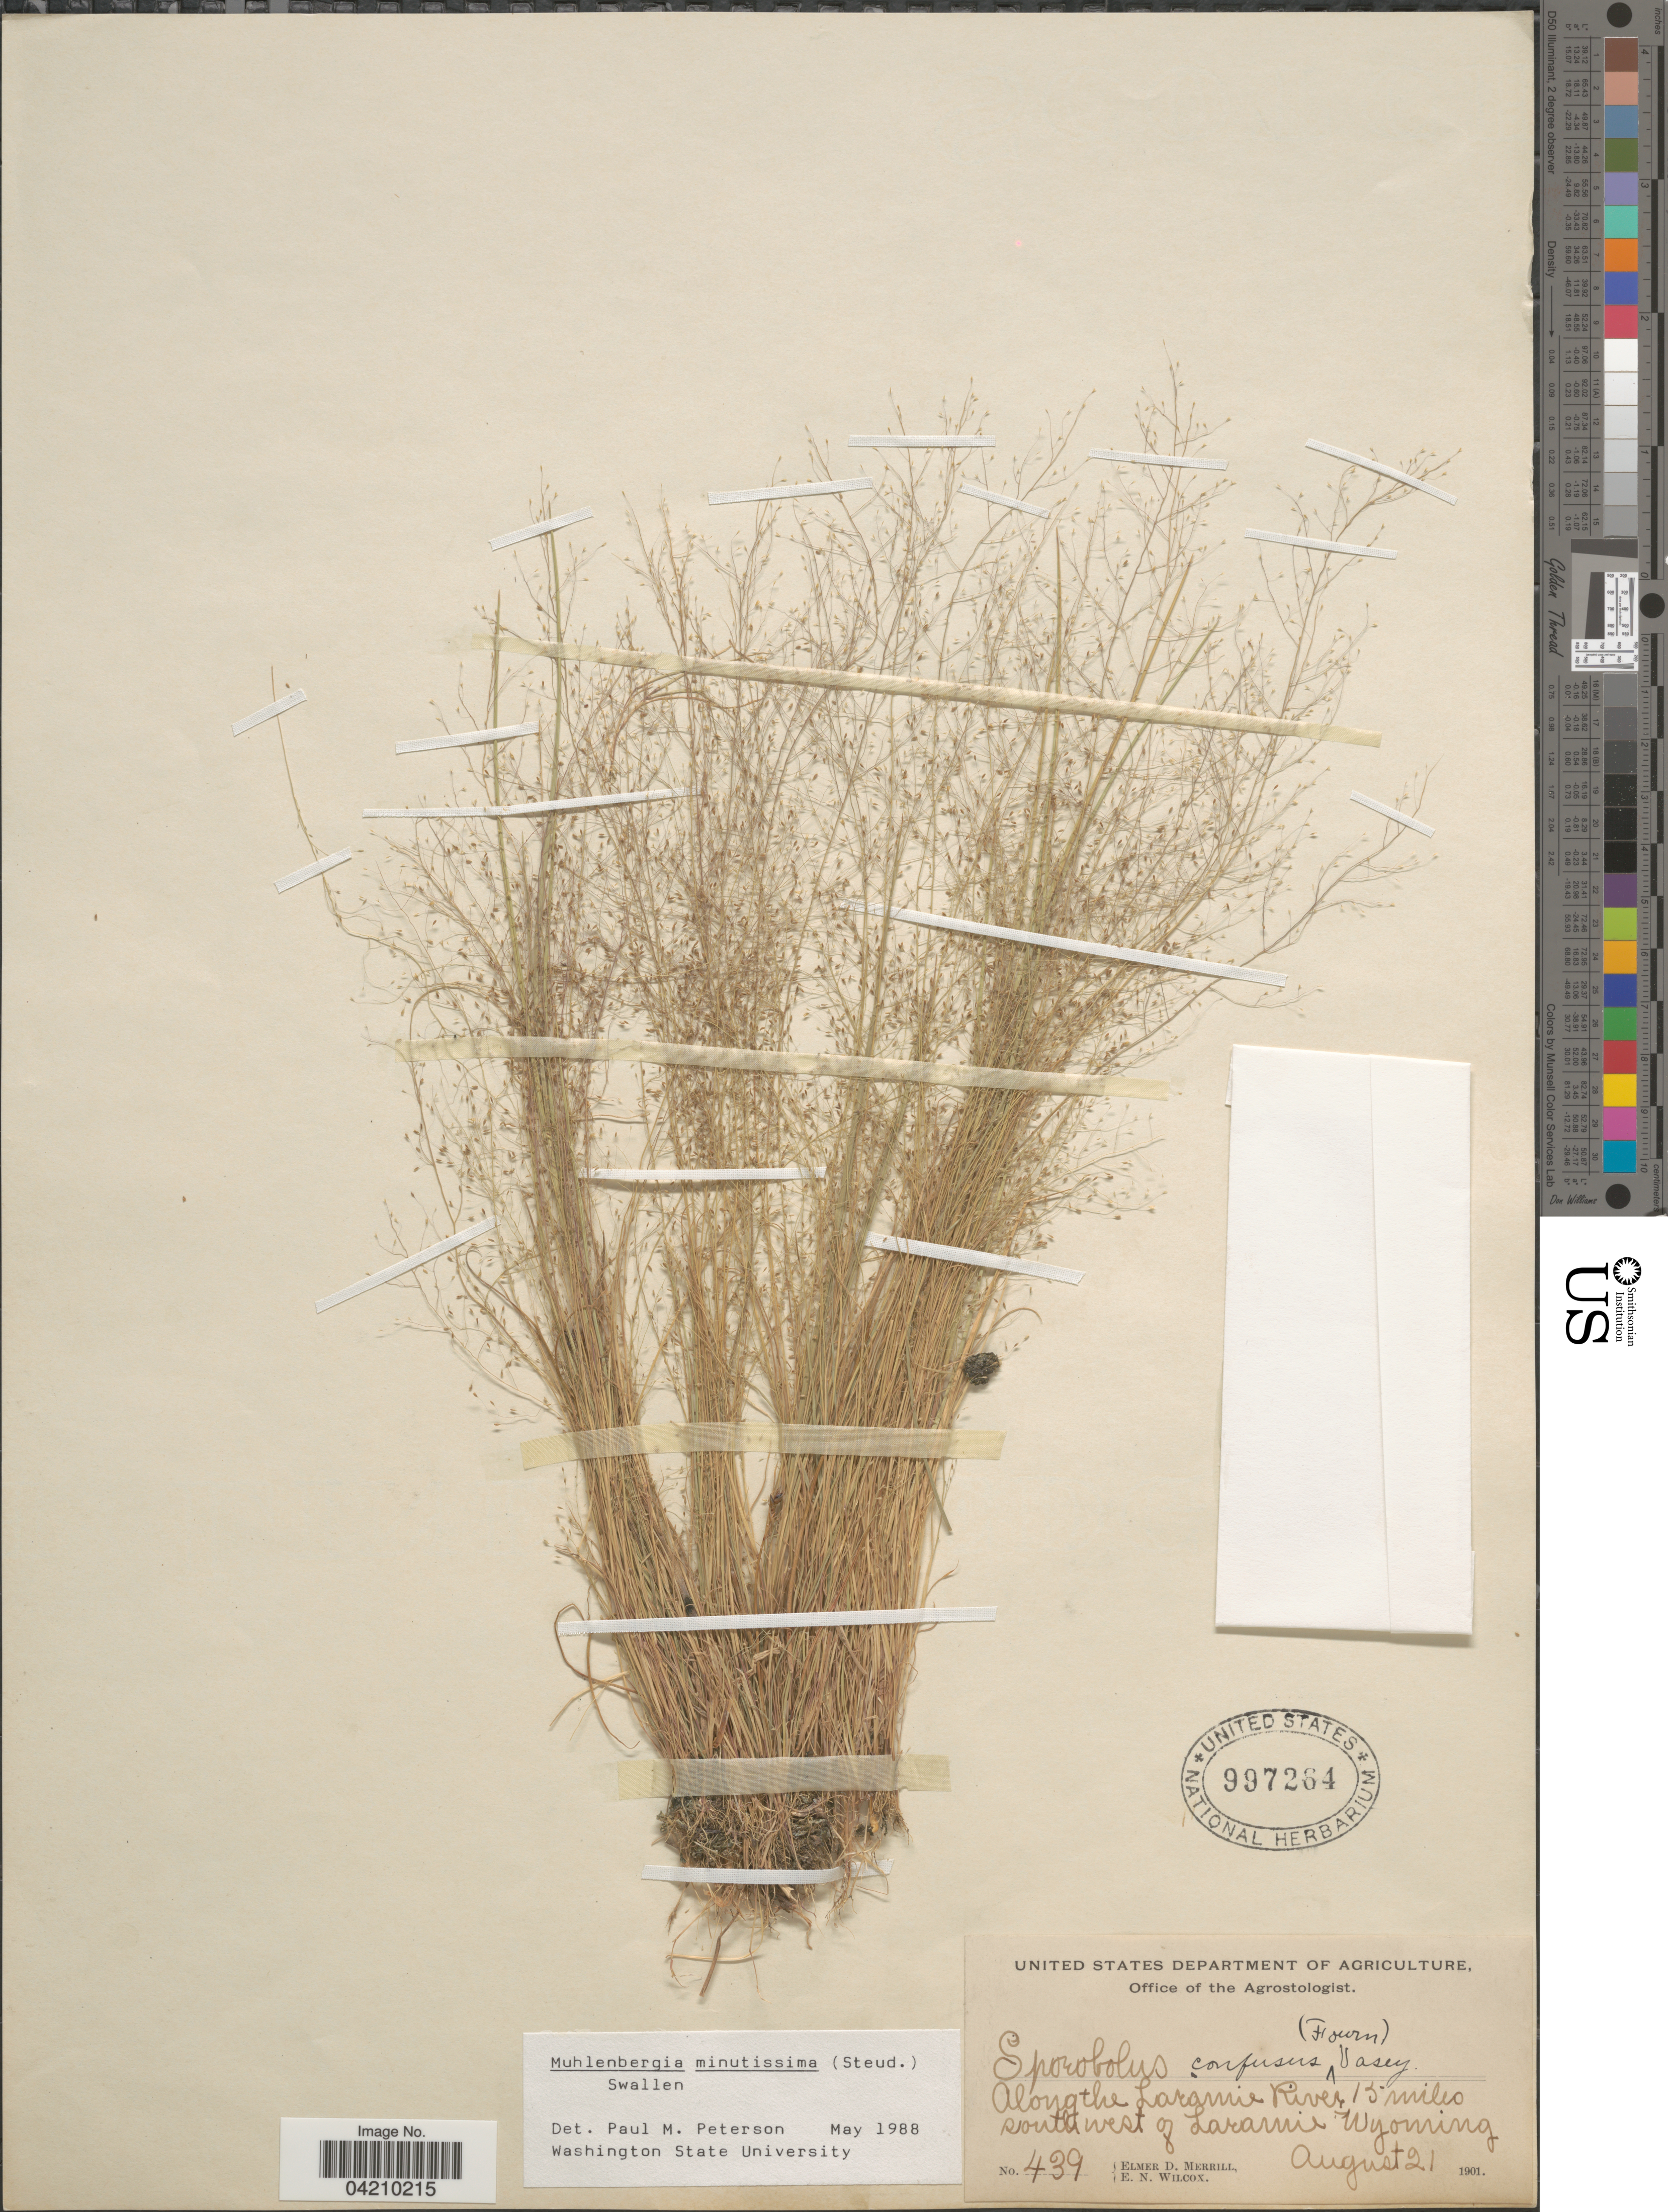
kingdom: Plantae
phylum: Tracheophyta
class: Liliopsida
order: Poales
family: Poaceae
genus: Muhlenbergia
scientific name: Muhlenbergia minutissima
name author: (Steud.) Swallen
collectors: E. D. Merrill & E. Wilcox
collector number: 439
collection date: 1901-08-21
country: United States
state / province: Wyoming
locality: Along the Laramie River 15 miles south west of Laramie.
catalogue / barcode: US 997264